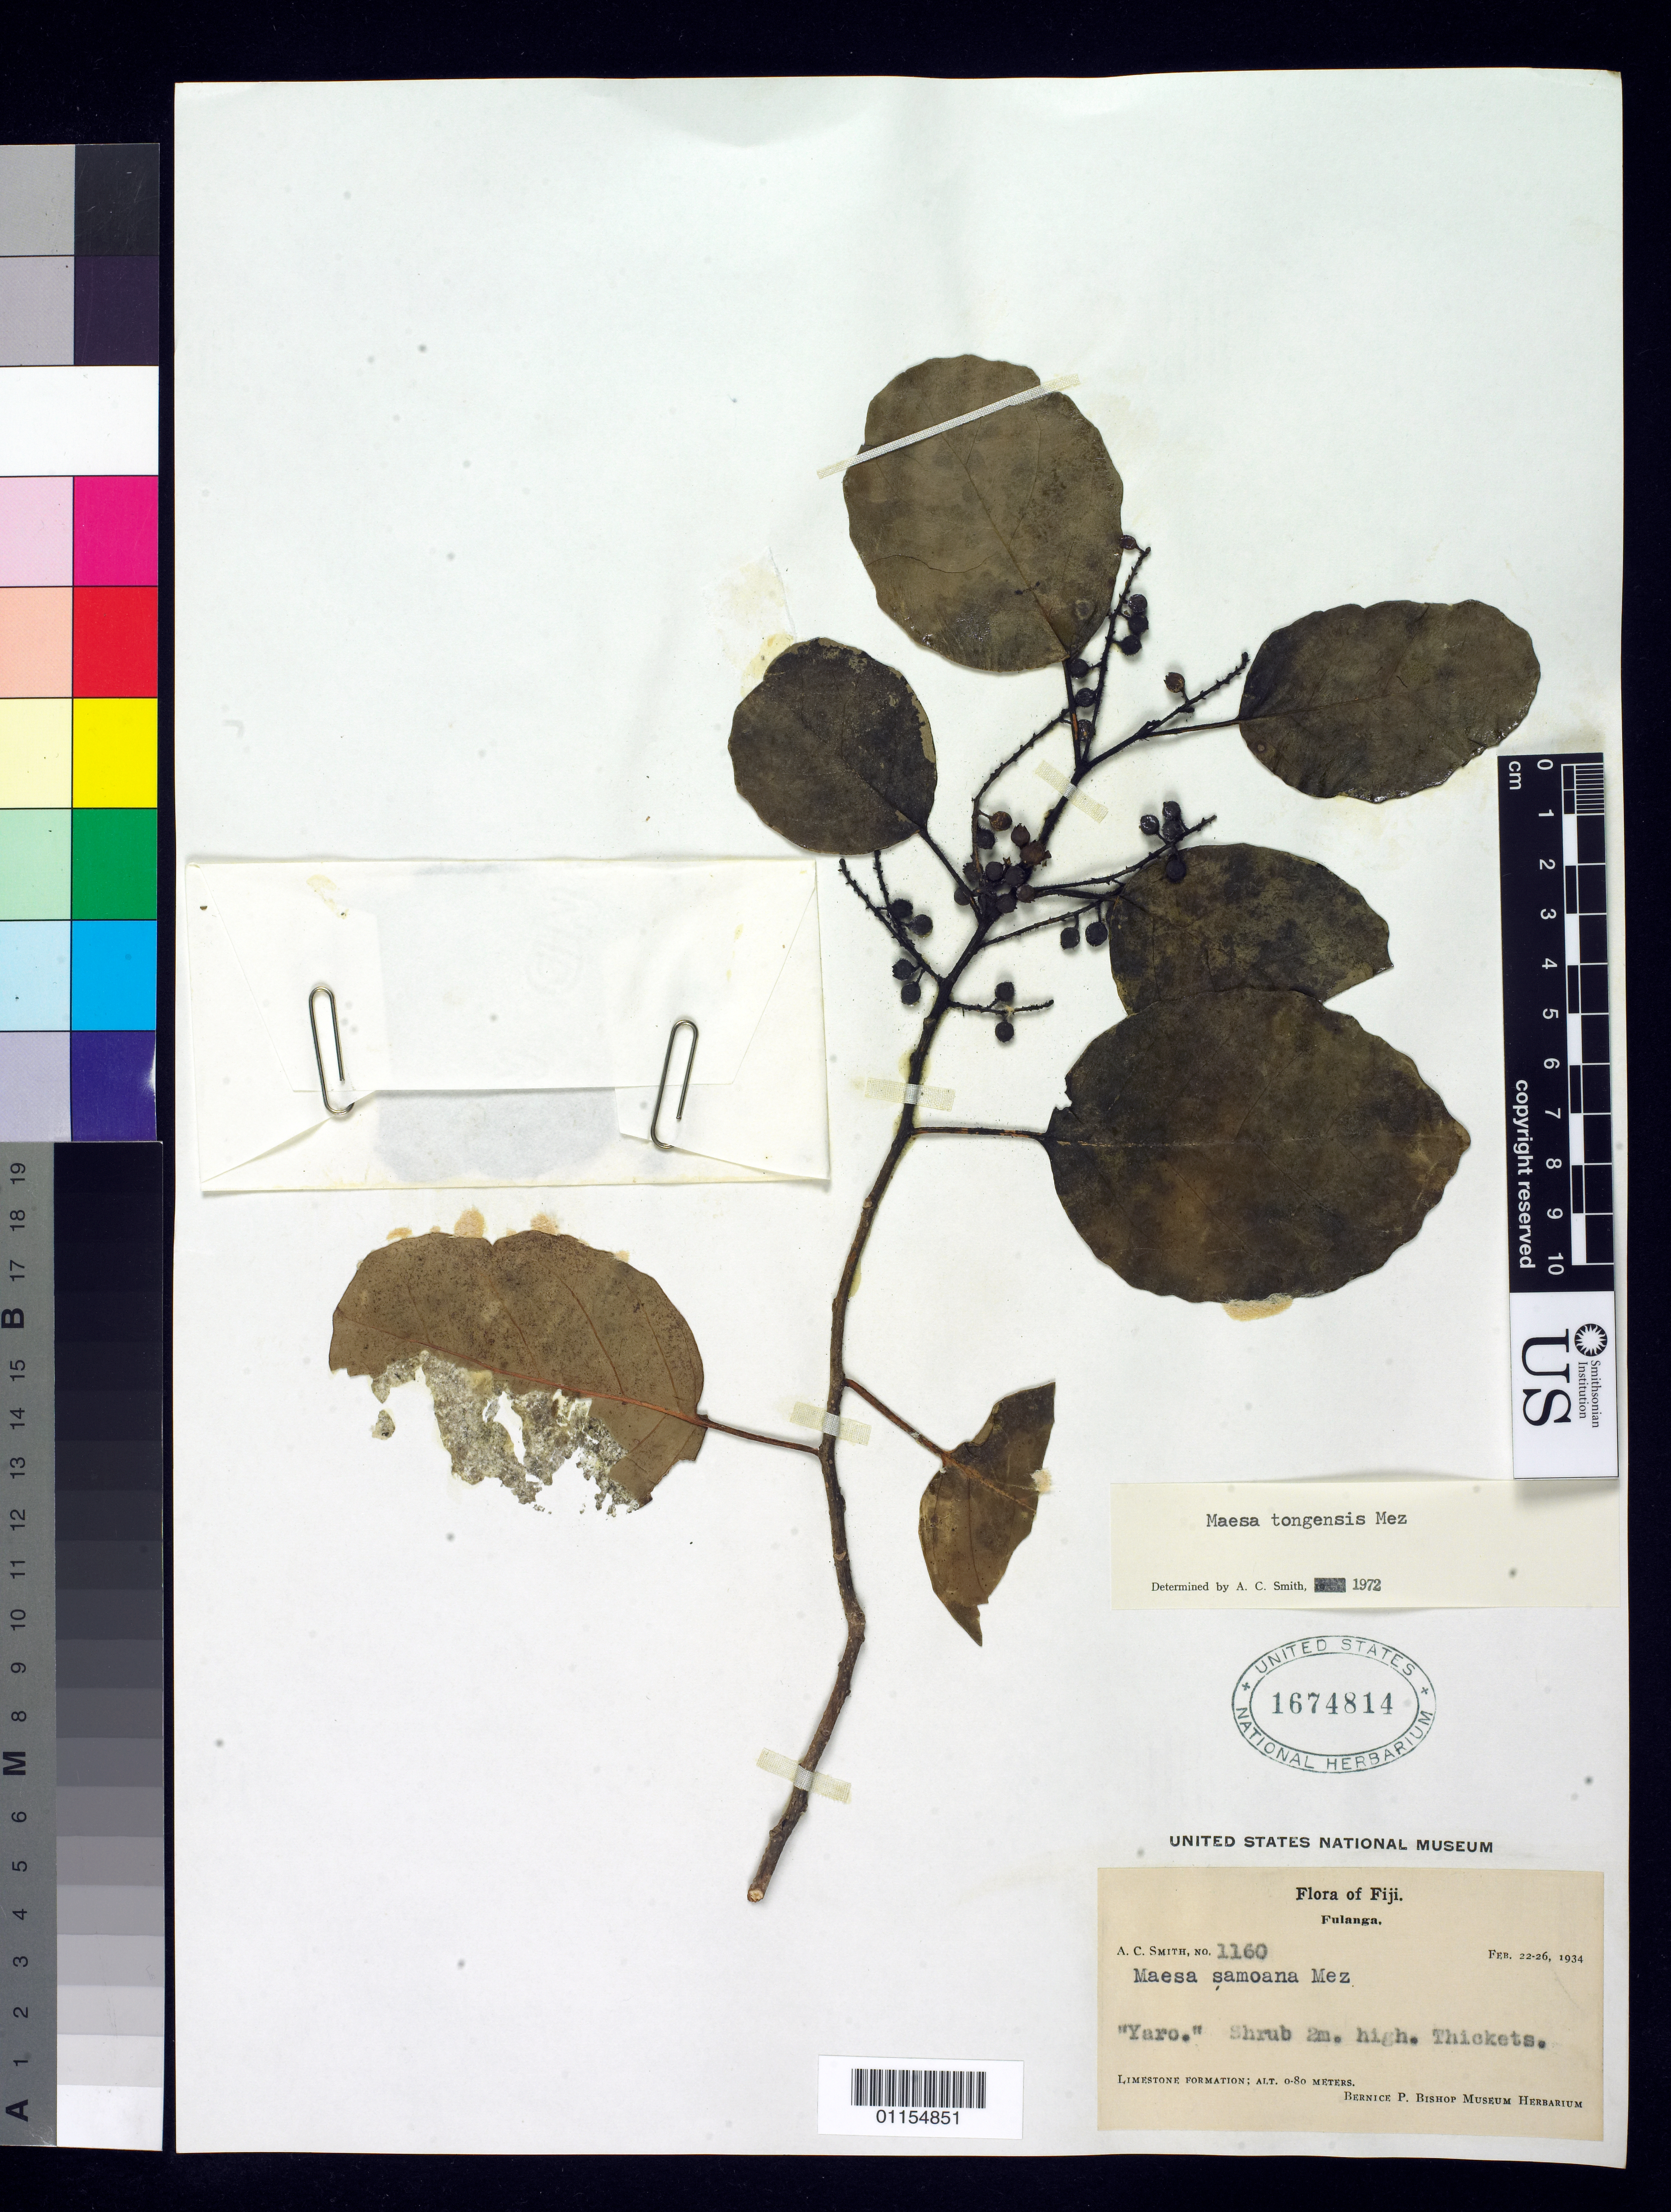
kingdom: Plantae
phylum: Tracheophyta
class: Magnoliopsida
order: Ericales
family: Primulaceae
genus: Maesa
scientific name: Maesa tongensis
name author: Mez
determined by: Smith, A. C.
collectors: A. C. Smith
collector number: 1160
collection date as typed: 22 Feb 1934 to 26 Feb 1934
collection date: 1934-02-22/1934-02-26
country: Fiji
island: Fulaga [Fulanga]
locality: Fulanga.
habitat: thickets.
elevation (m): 0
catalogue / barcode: US 1674814